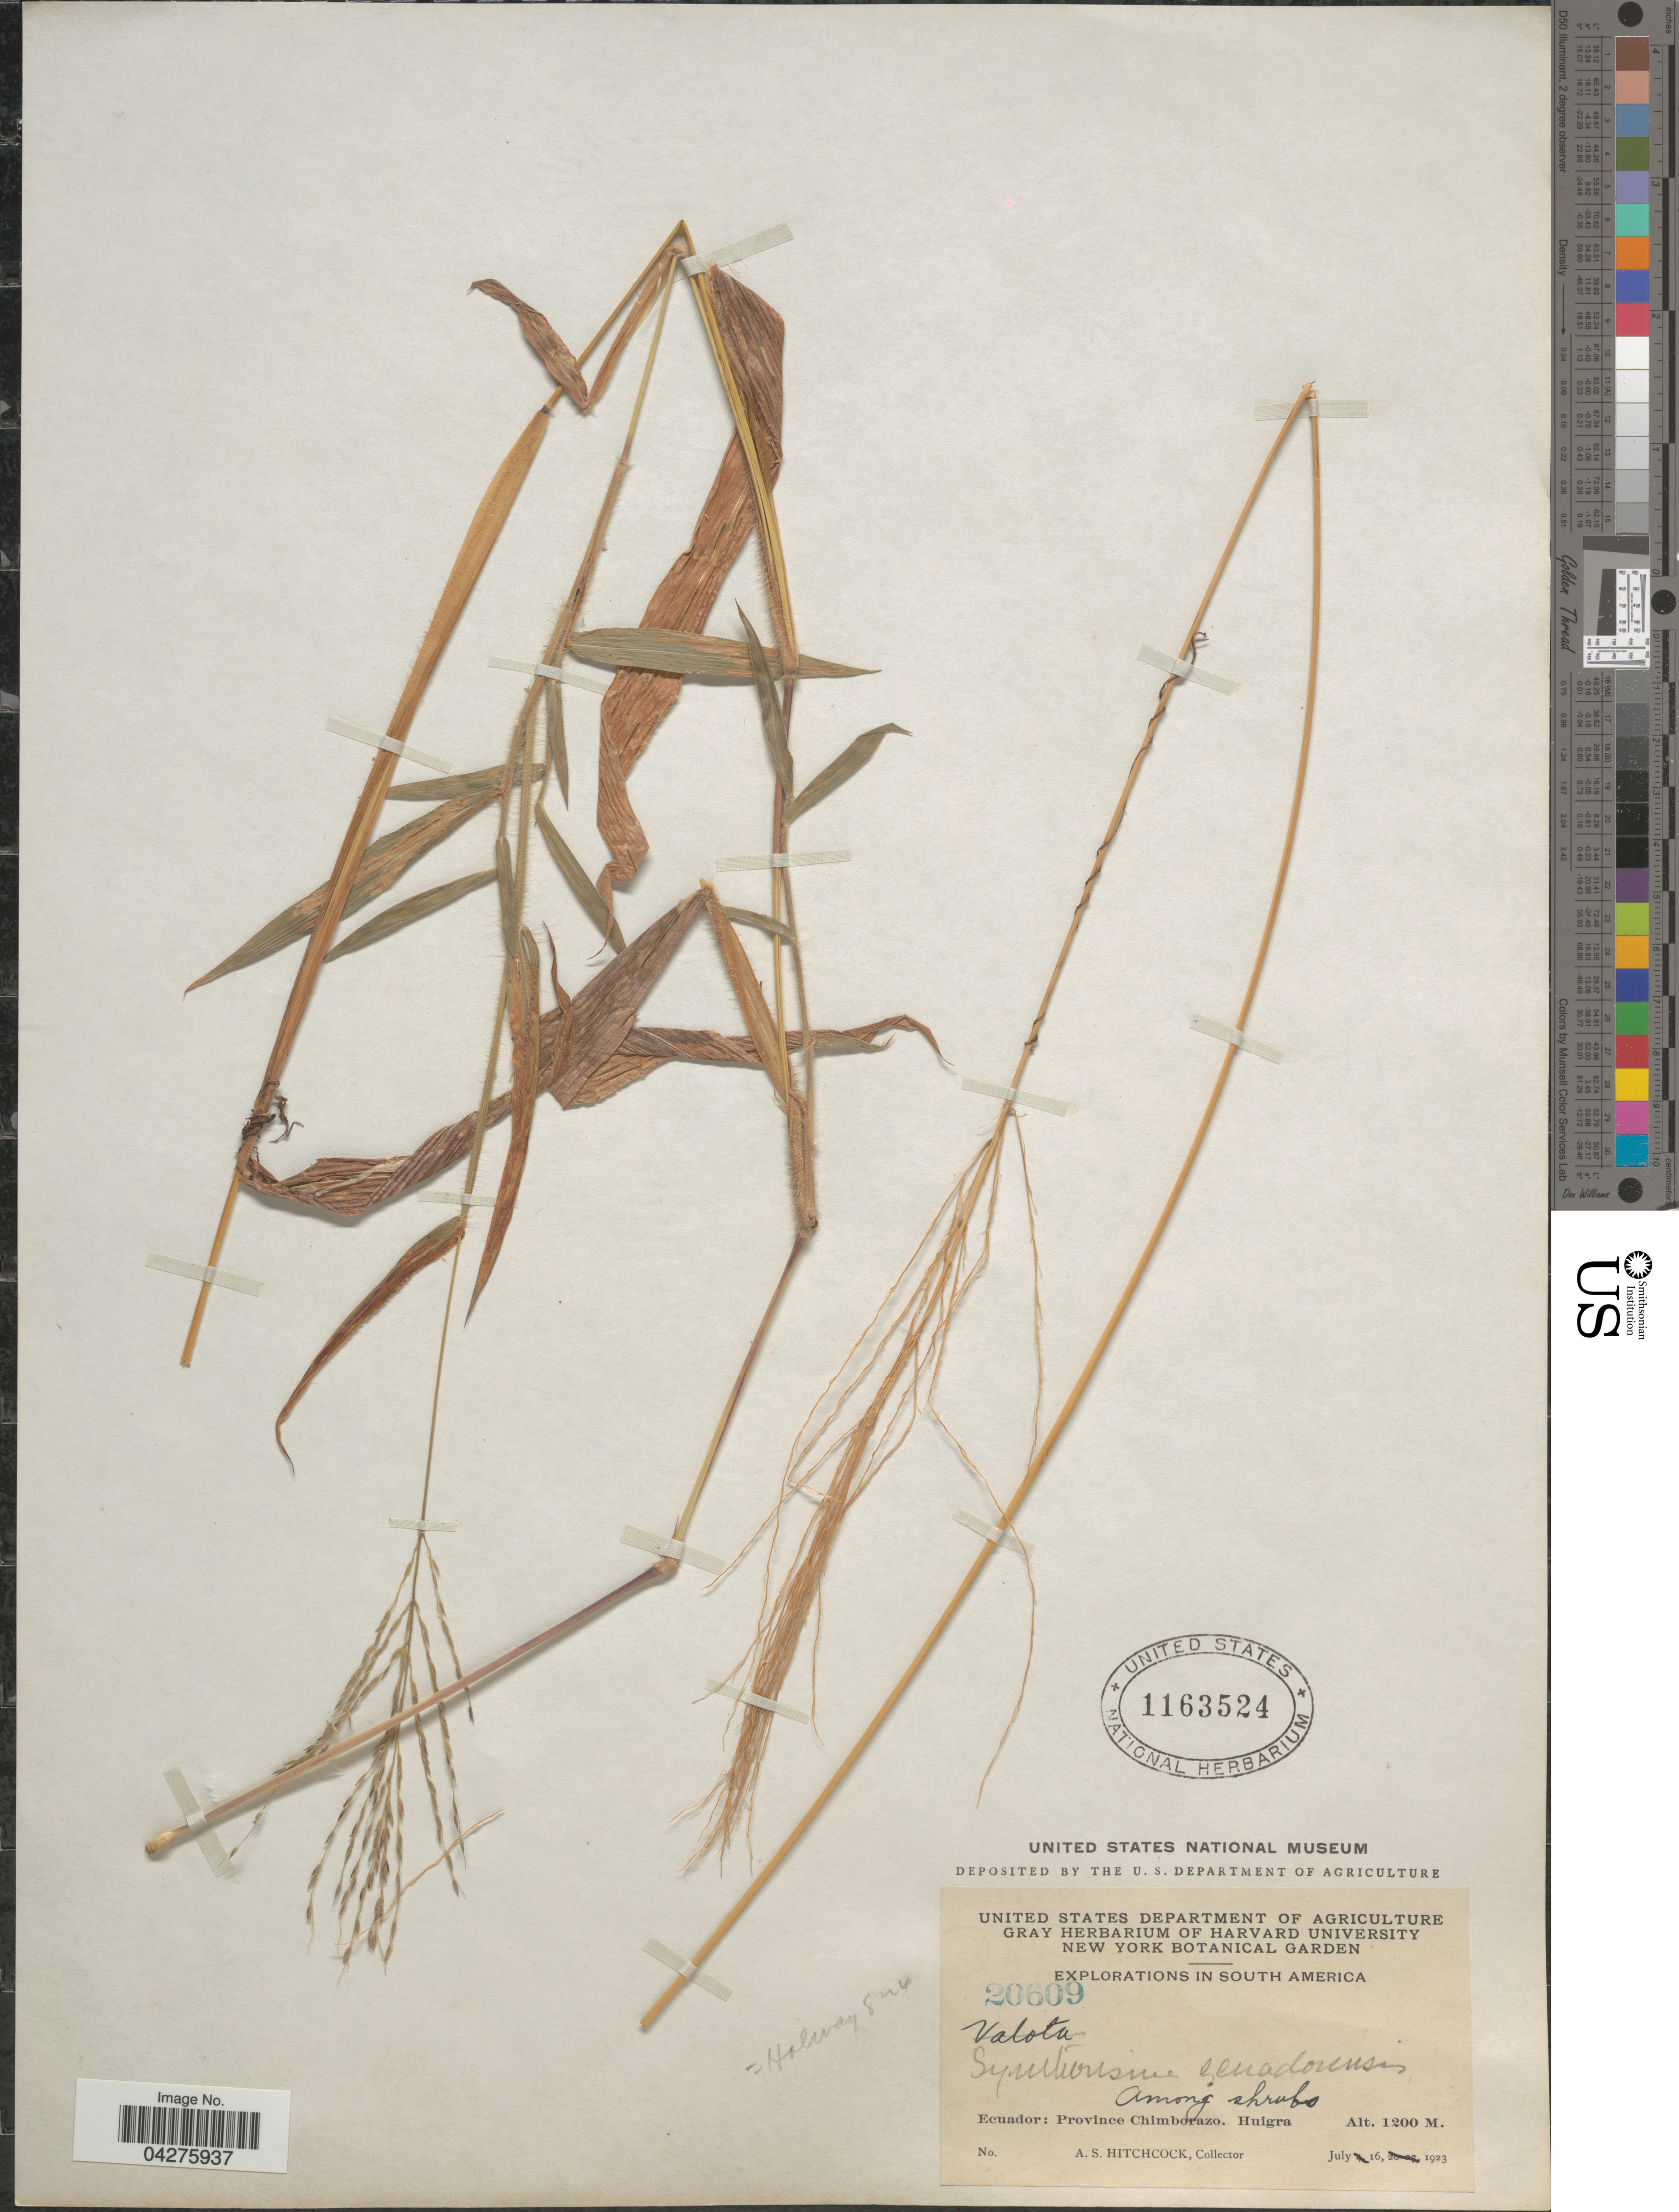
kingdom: Plantae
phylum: Tracheophyta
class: Liliopsida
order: Poales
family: Poaceae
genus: Digitaria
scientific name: Digitaria aequatoriensis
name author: (Hitchc.) Henr.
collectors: A. S. Hitchcock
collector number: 20609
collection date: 1923-07-16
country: Ecuador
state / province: Chimborazo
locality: Explorations in South America. Among shrubs. Huigra.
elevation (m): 1200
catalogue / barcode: US 1163524